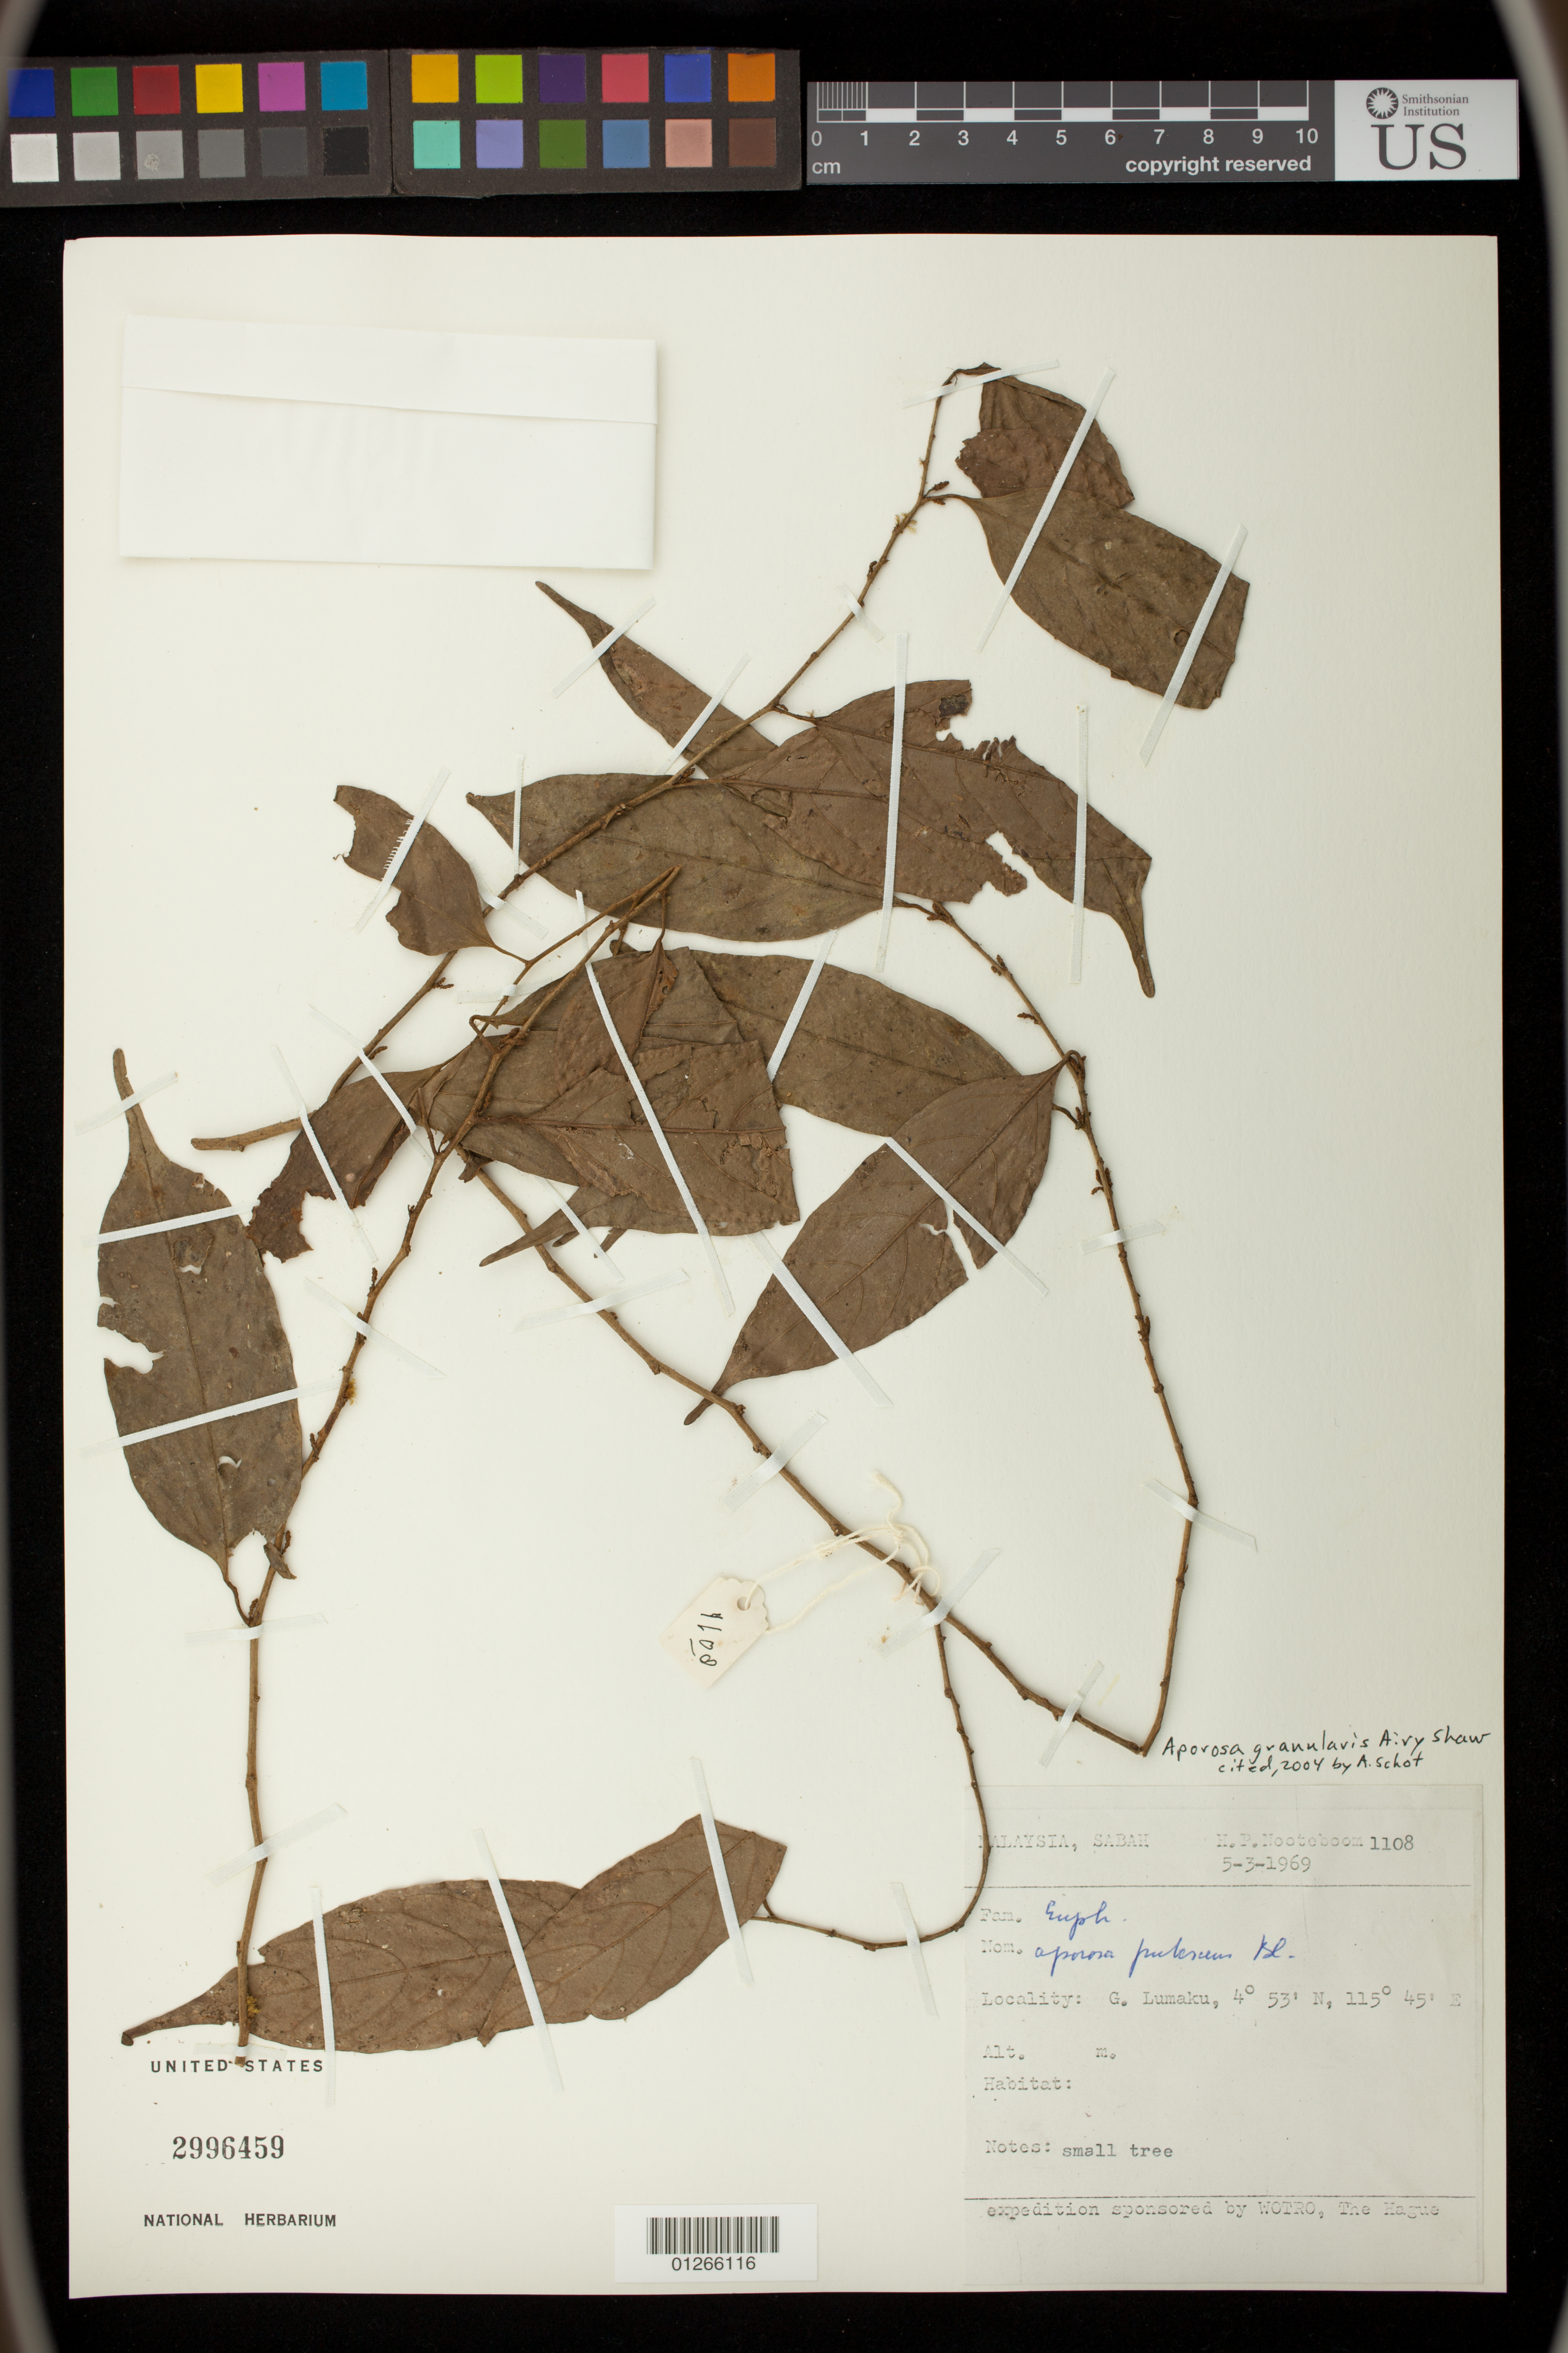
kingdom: Plantae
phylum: Tracheophyta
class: Magnoliopsida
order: Malpighiales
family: Phyllanthaceae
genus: Aporosa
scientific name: Aporosa granularis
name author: Airy Shaw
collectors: H. P. Nooteboom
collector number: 1108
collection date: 1969-03-05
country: Malaysia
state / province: Sabah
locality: G. Lumaku.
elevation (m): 250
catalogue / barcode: US 2996459